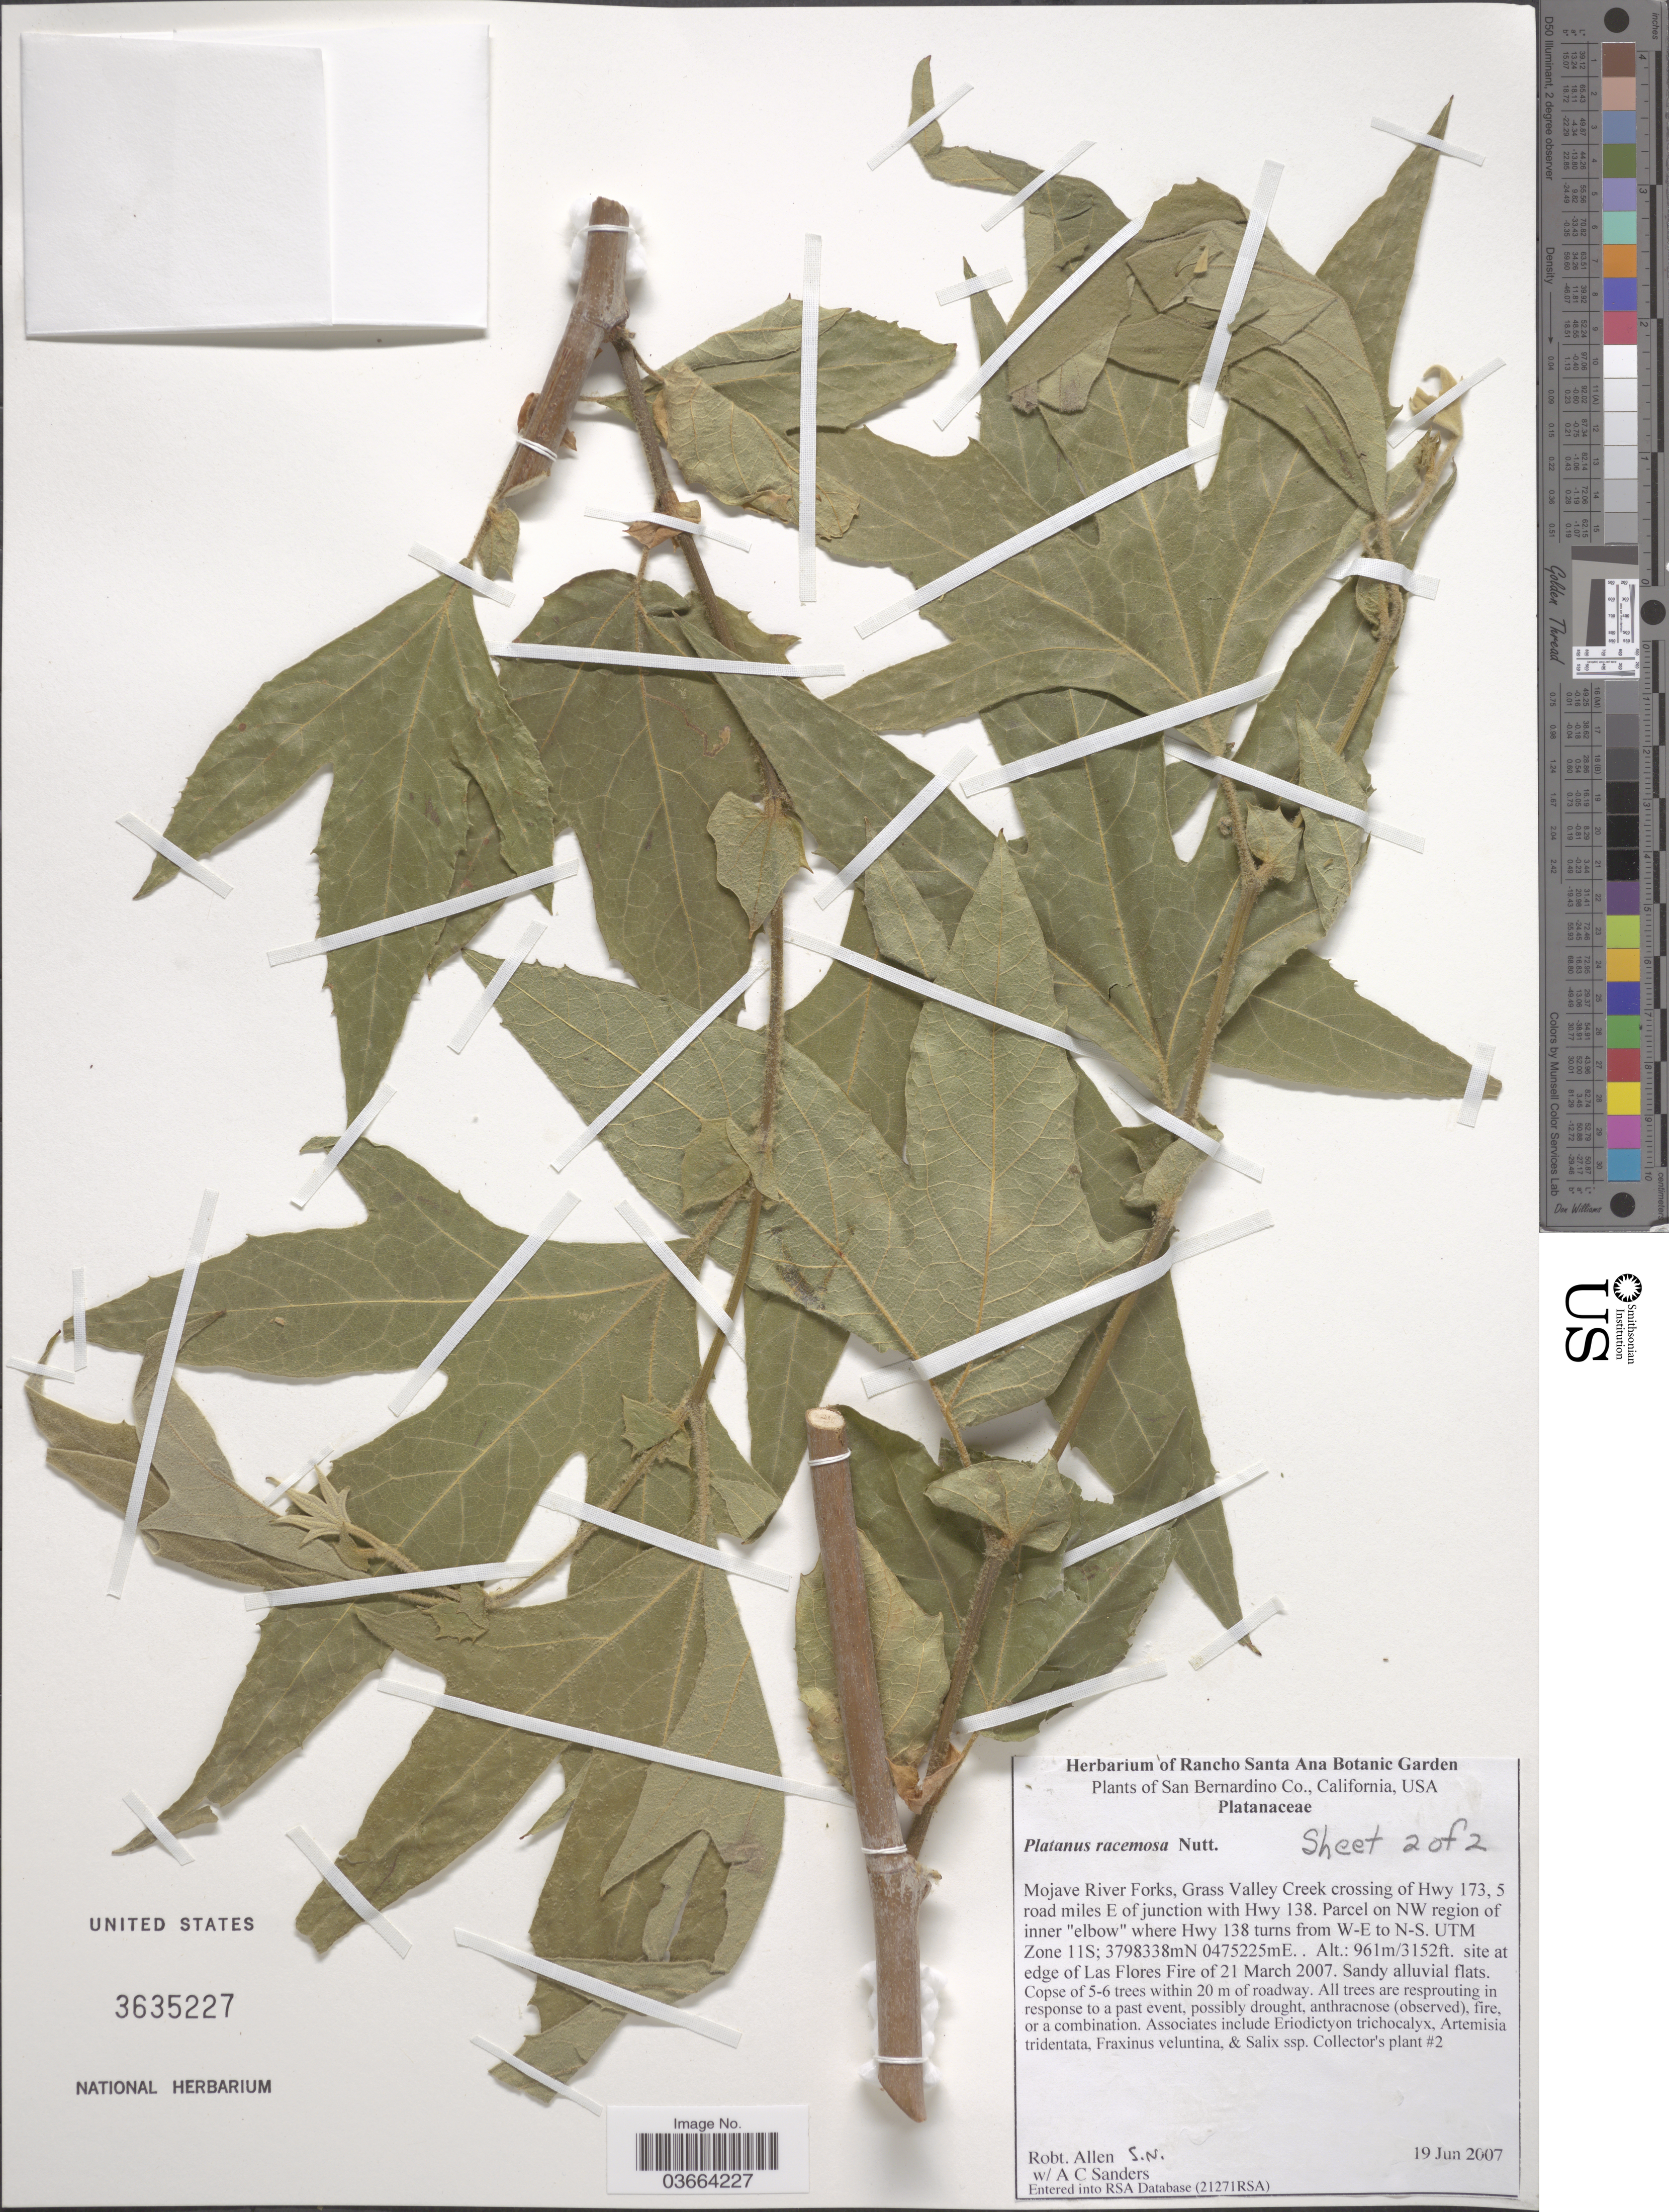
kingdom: Plantae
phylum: Tracheophyta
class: Magnoliopsida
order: Proteales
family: Platanaceae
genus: Platanus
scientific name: Platanus racemosa var. racemosa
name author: Nutt.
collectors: R. Allen & A. Sanders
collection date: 2007-06-19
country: United States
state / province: California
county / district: San Bernardino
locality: San Bernardino Co. Majove River forks, Grass Valley Creek crossing Hwy 173, 5 road miles E of junction with Hwy 138. Parcel on NW region of inner "elbow" where Hwy 138 turns from W-E to N-S. UTM Zone 11S.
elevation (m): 961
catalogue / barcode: US 3635227